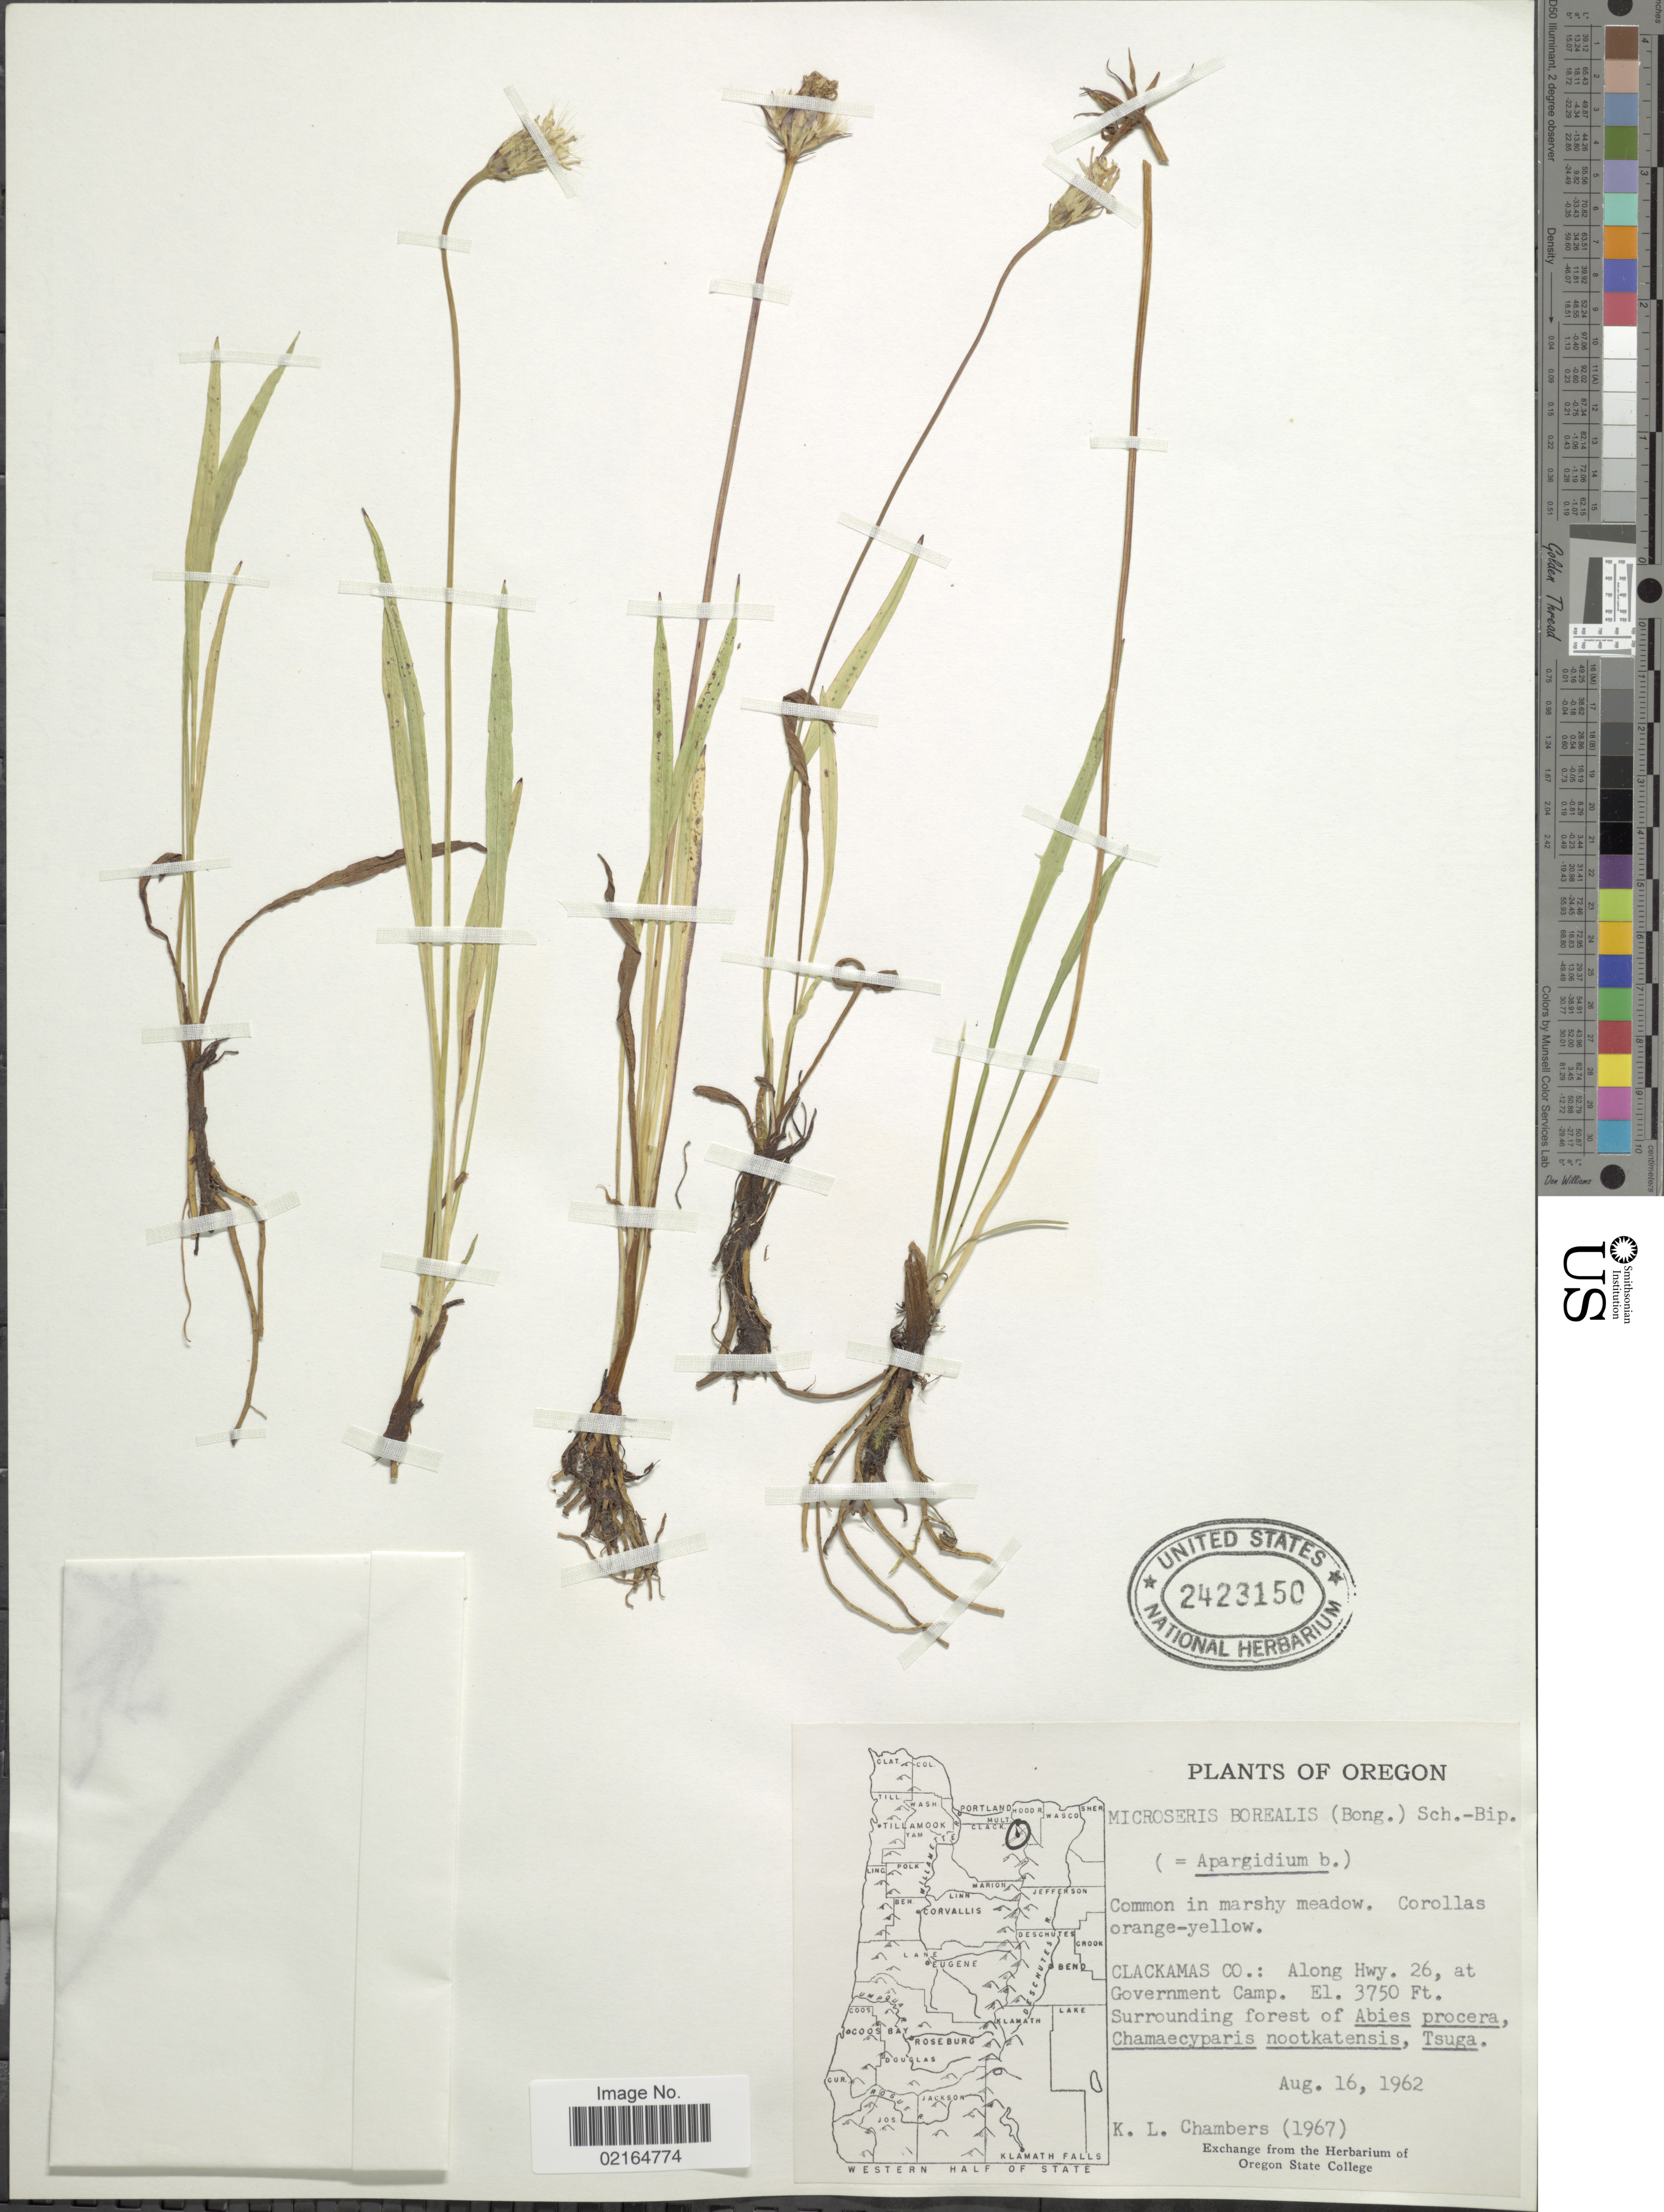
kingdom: Plantae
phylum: Tracheophyta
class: Magnoliopsida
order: Asterales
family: Asteraceae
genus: Microseris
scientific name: Microseris borealis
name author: (Bong.) Sch. Bip.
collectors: K. Chambers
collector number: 1967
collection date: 1962-08-16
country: United States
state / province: Oregon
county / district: Clackamas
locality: Clackamas Co.: along Hwy. 26, at Government Camp.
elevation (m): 1143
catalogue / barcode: US 2423150